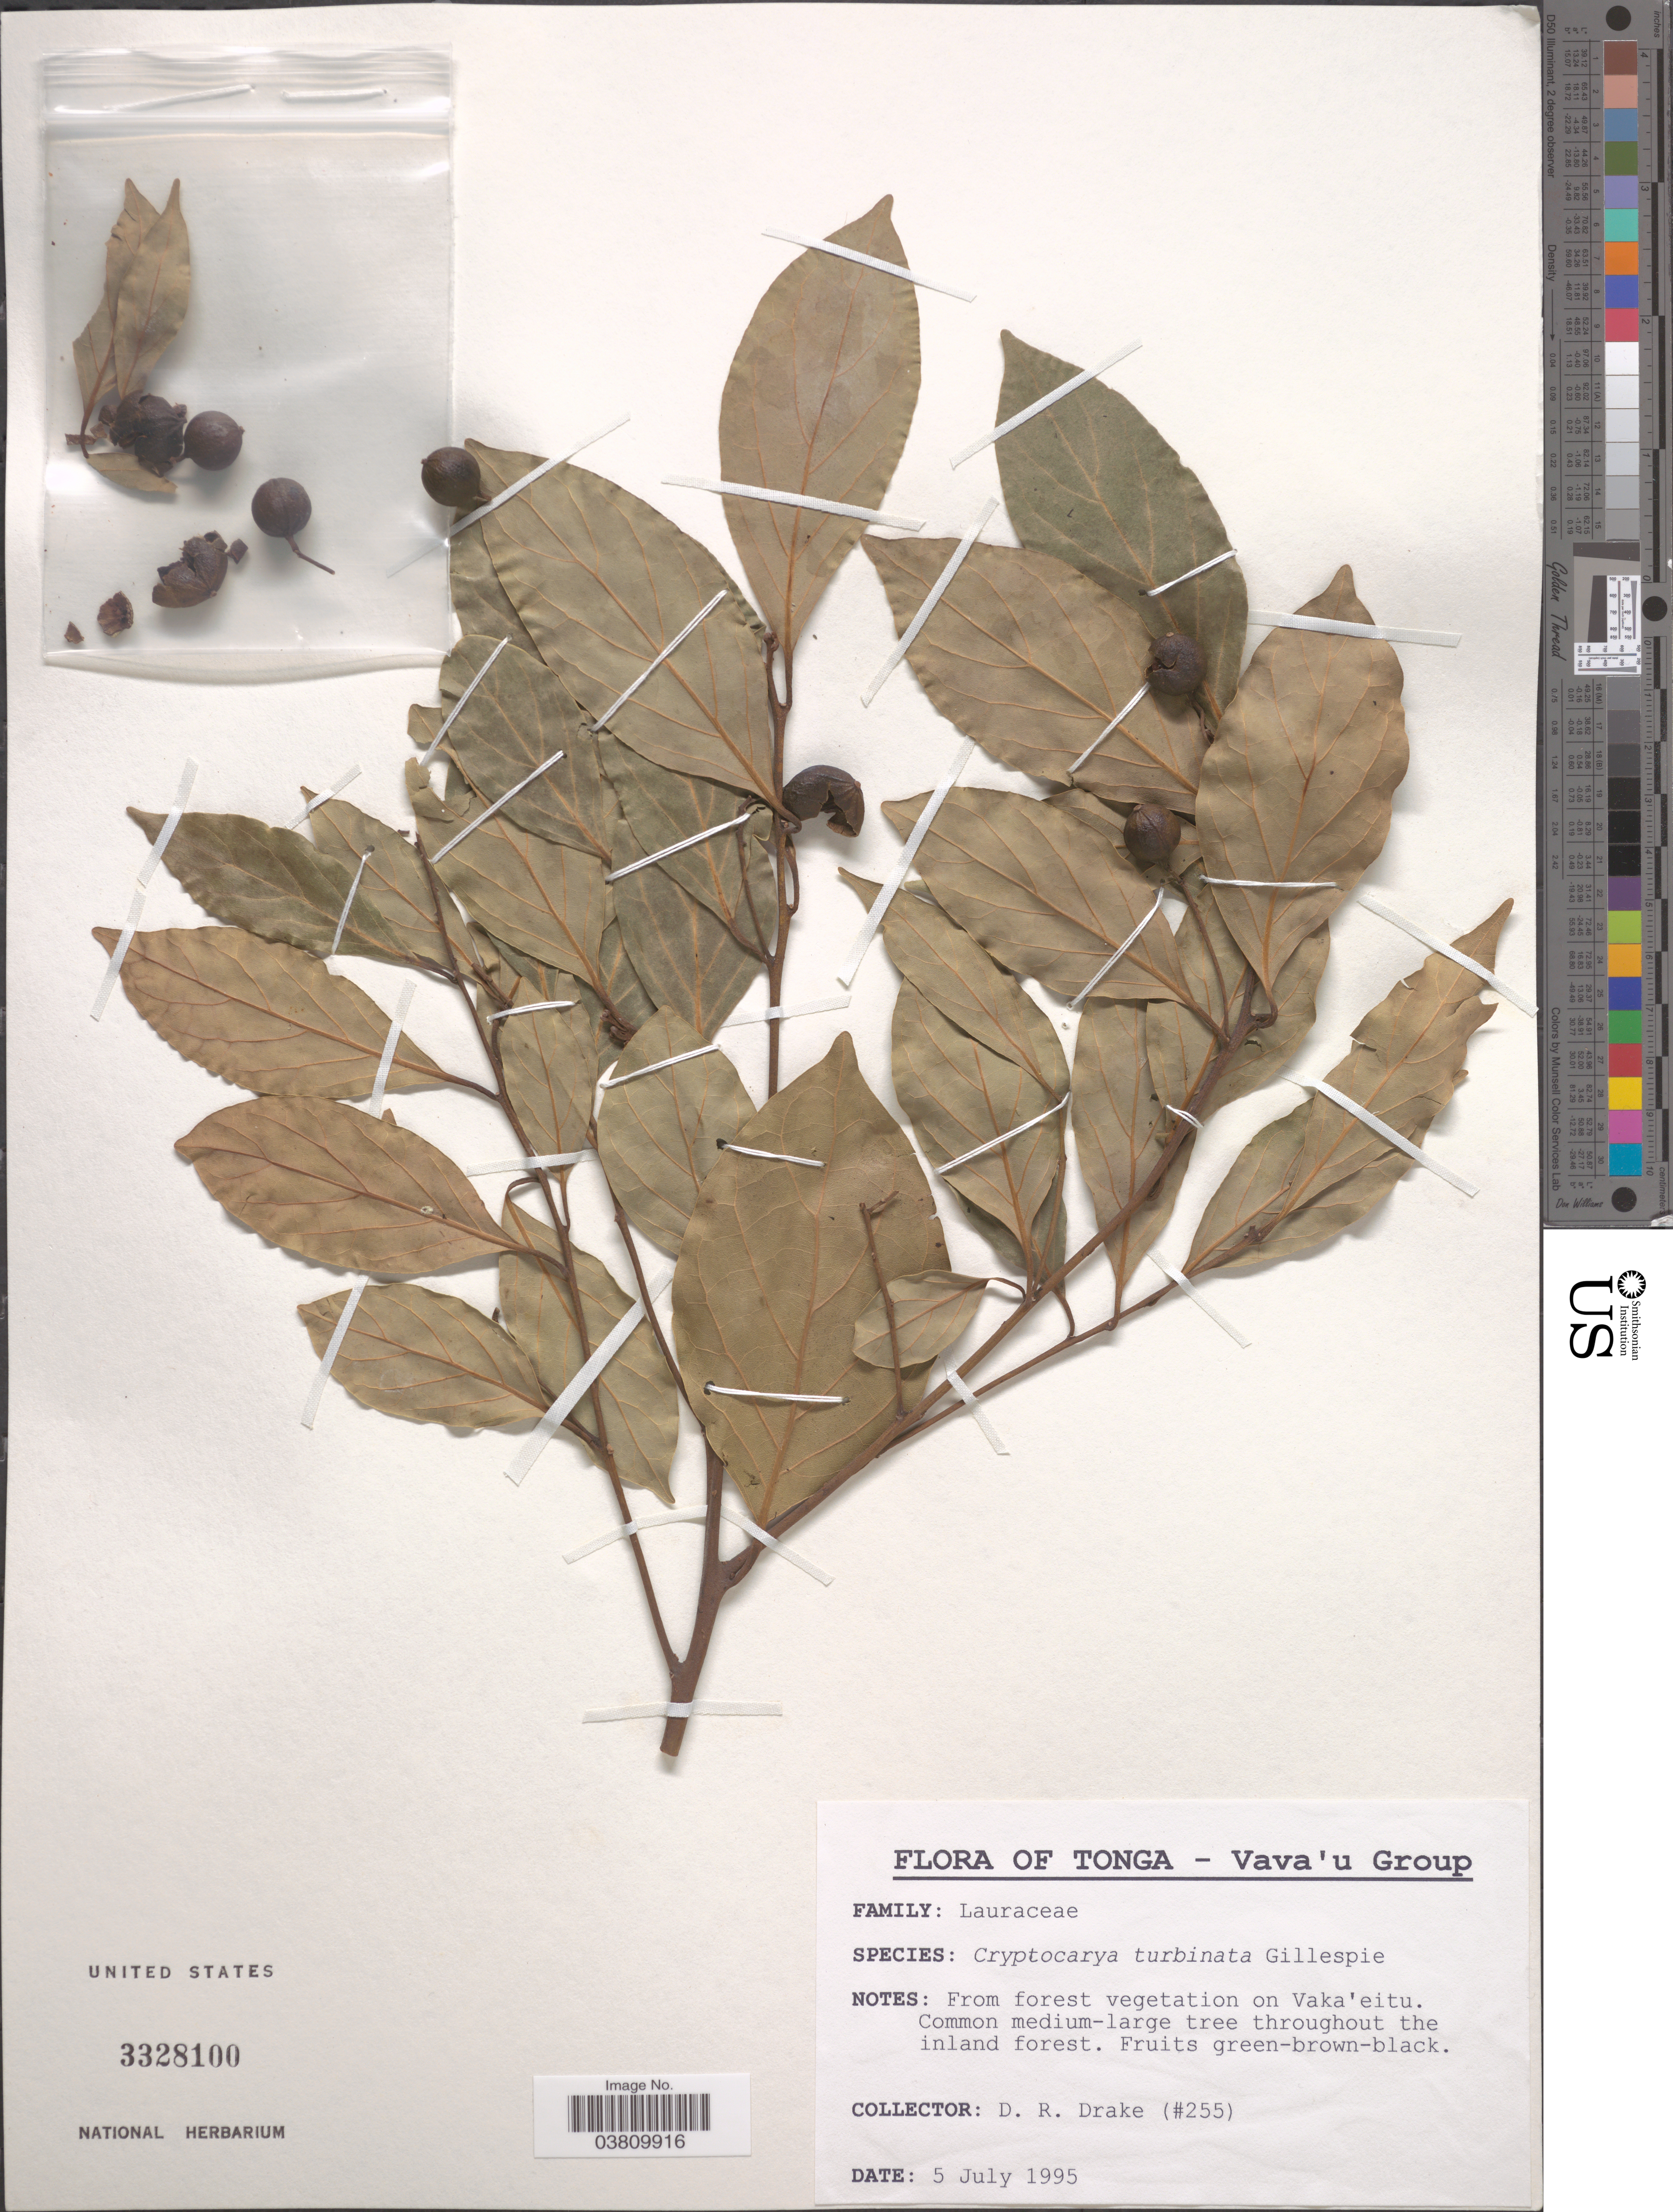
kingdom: Plantae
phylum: Tracheophyta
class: Magnoliopsida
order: Laurales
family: Lauraceae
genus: Cryptocarya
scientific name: Cryptocarya turbinata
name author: Gillespie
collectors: D.R. Drake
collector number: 255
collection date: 1995-07-05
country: Tonga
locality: Vava'u Group. From forest vegetation on Vaka-eitu.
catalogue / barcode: US 3328100